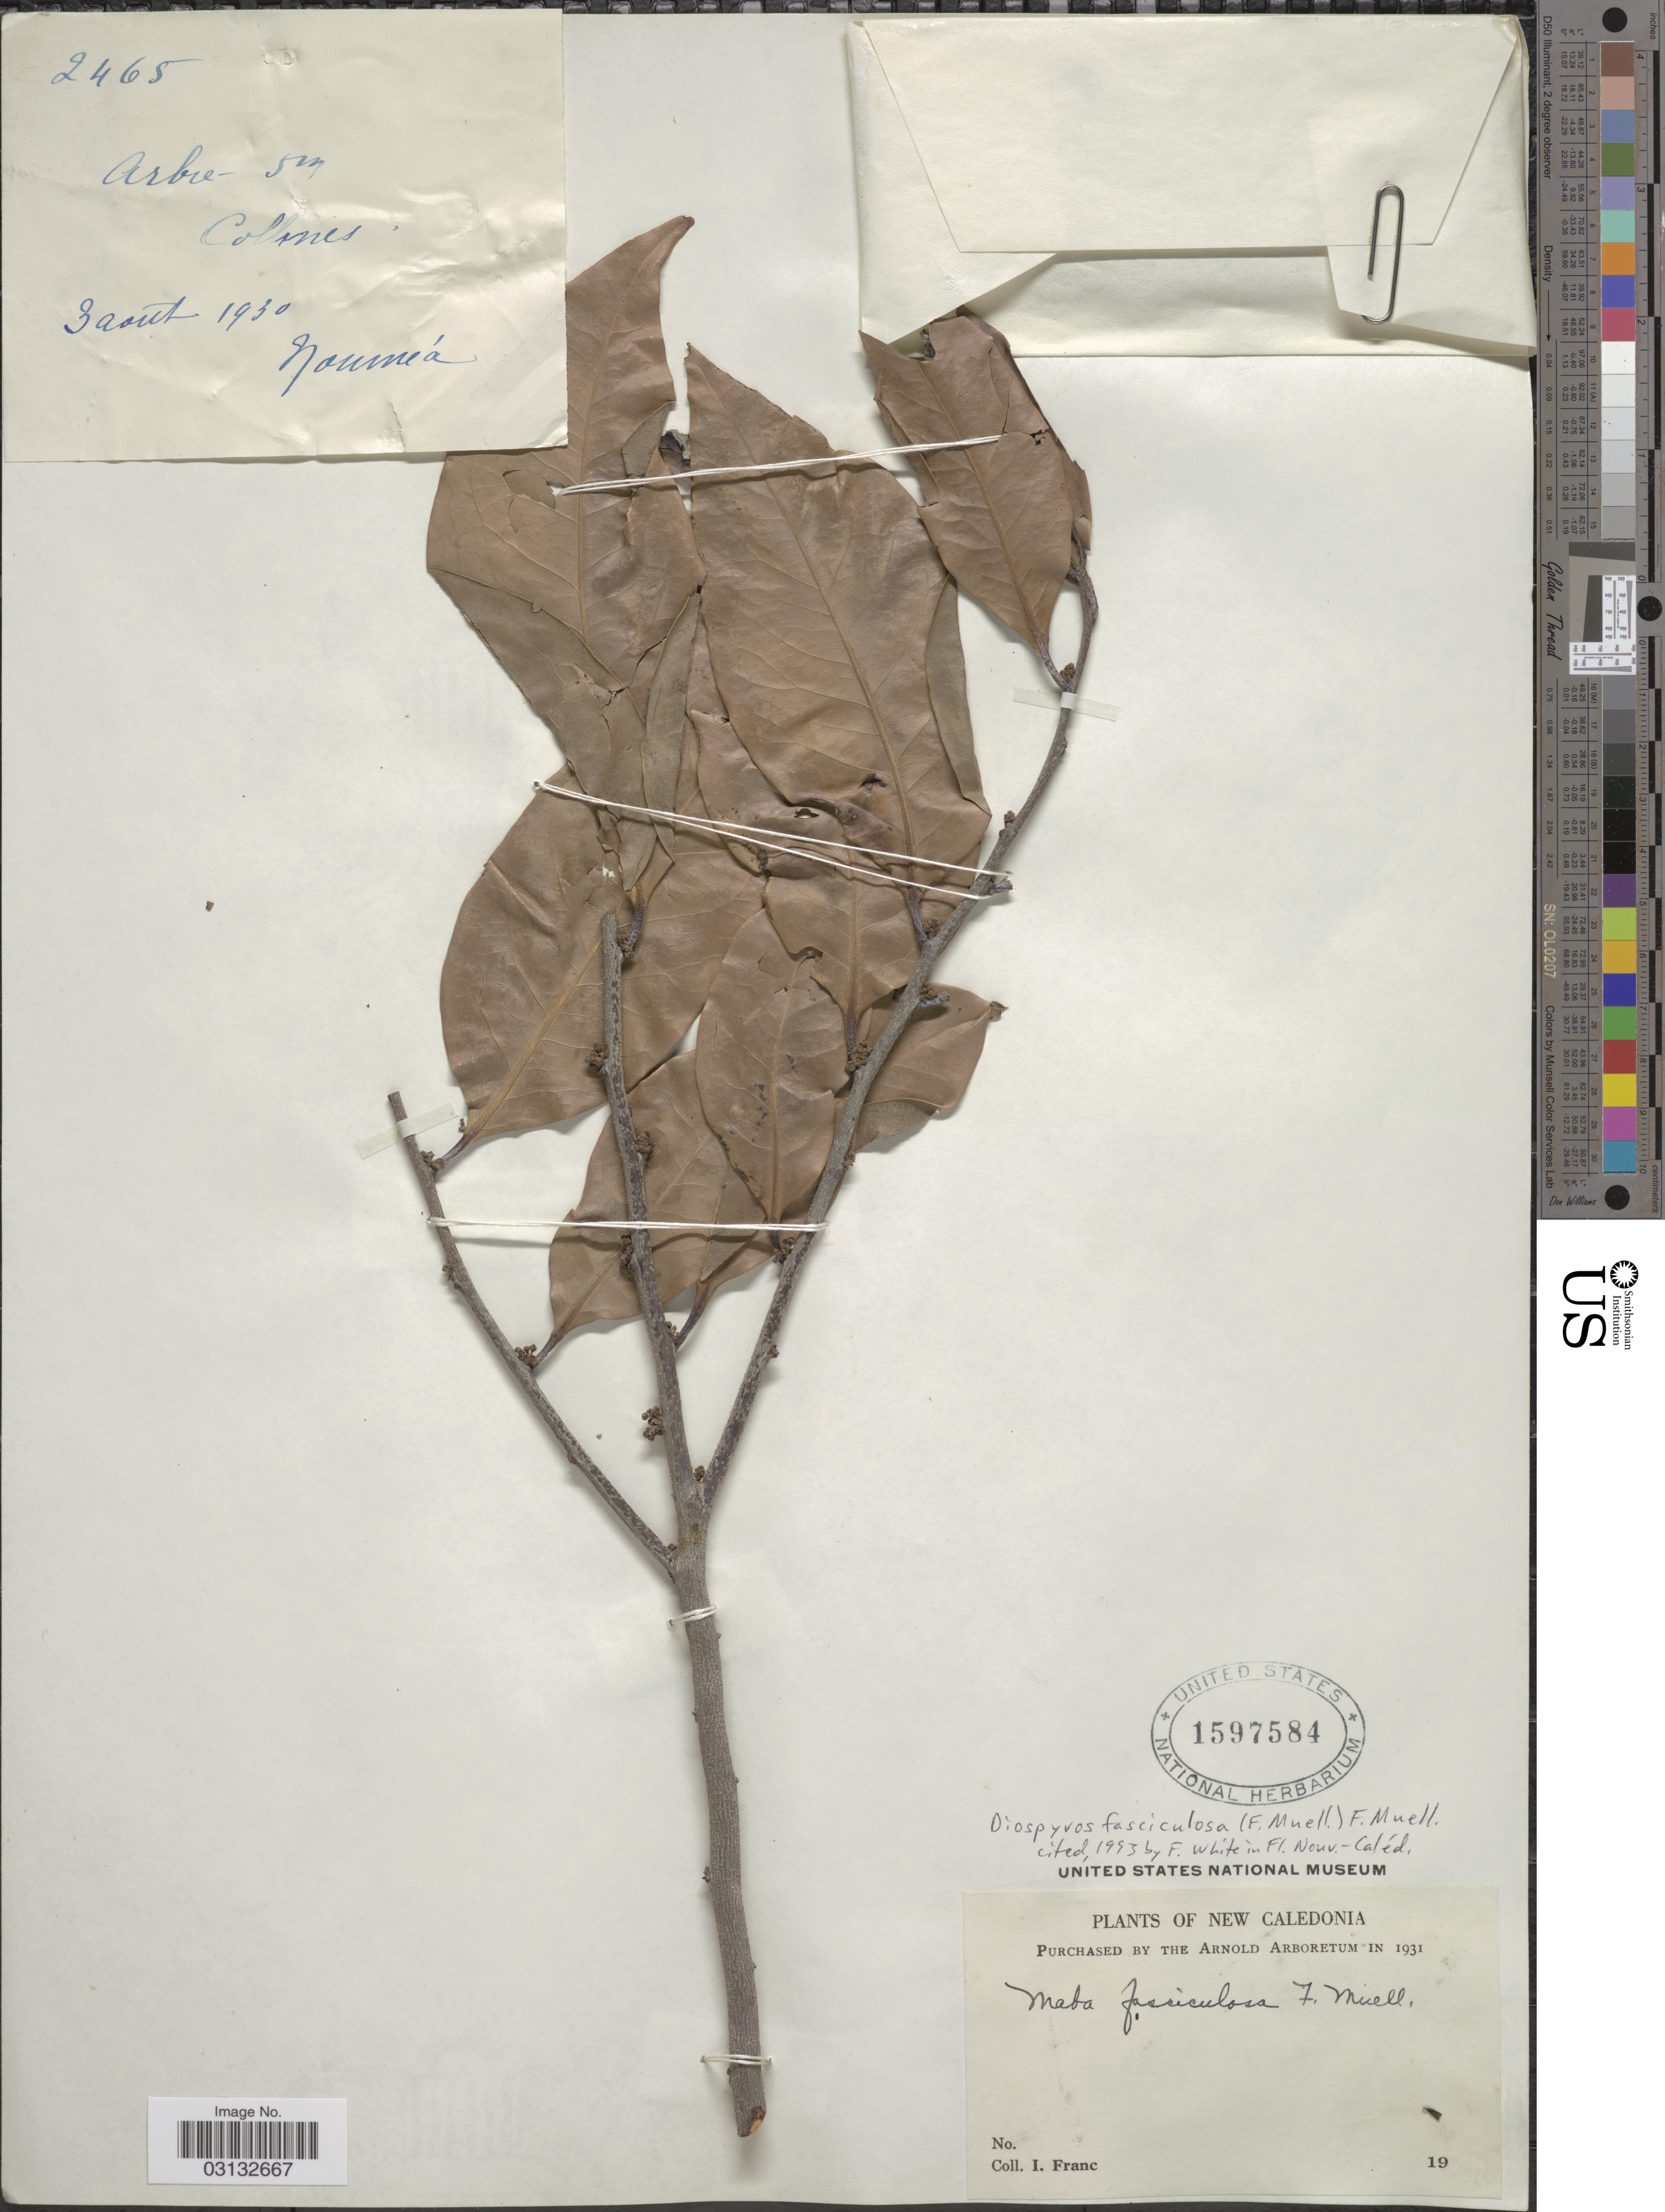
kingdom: Plantae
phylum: Tracheophyta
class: Magnoliopsida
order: Ericales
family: Ebenaceae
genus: Diospyros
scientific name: Diospyros fasciculosa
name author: (F. Muell.) F. Muell.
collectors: I. Franc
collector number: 2465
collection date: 1930-08-03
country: New Caledonia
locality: Collines, Noumeá.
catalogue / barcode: US 1597584